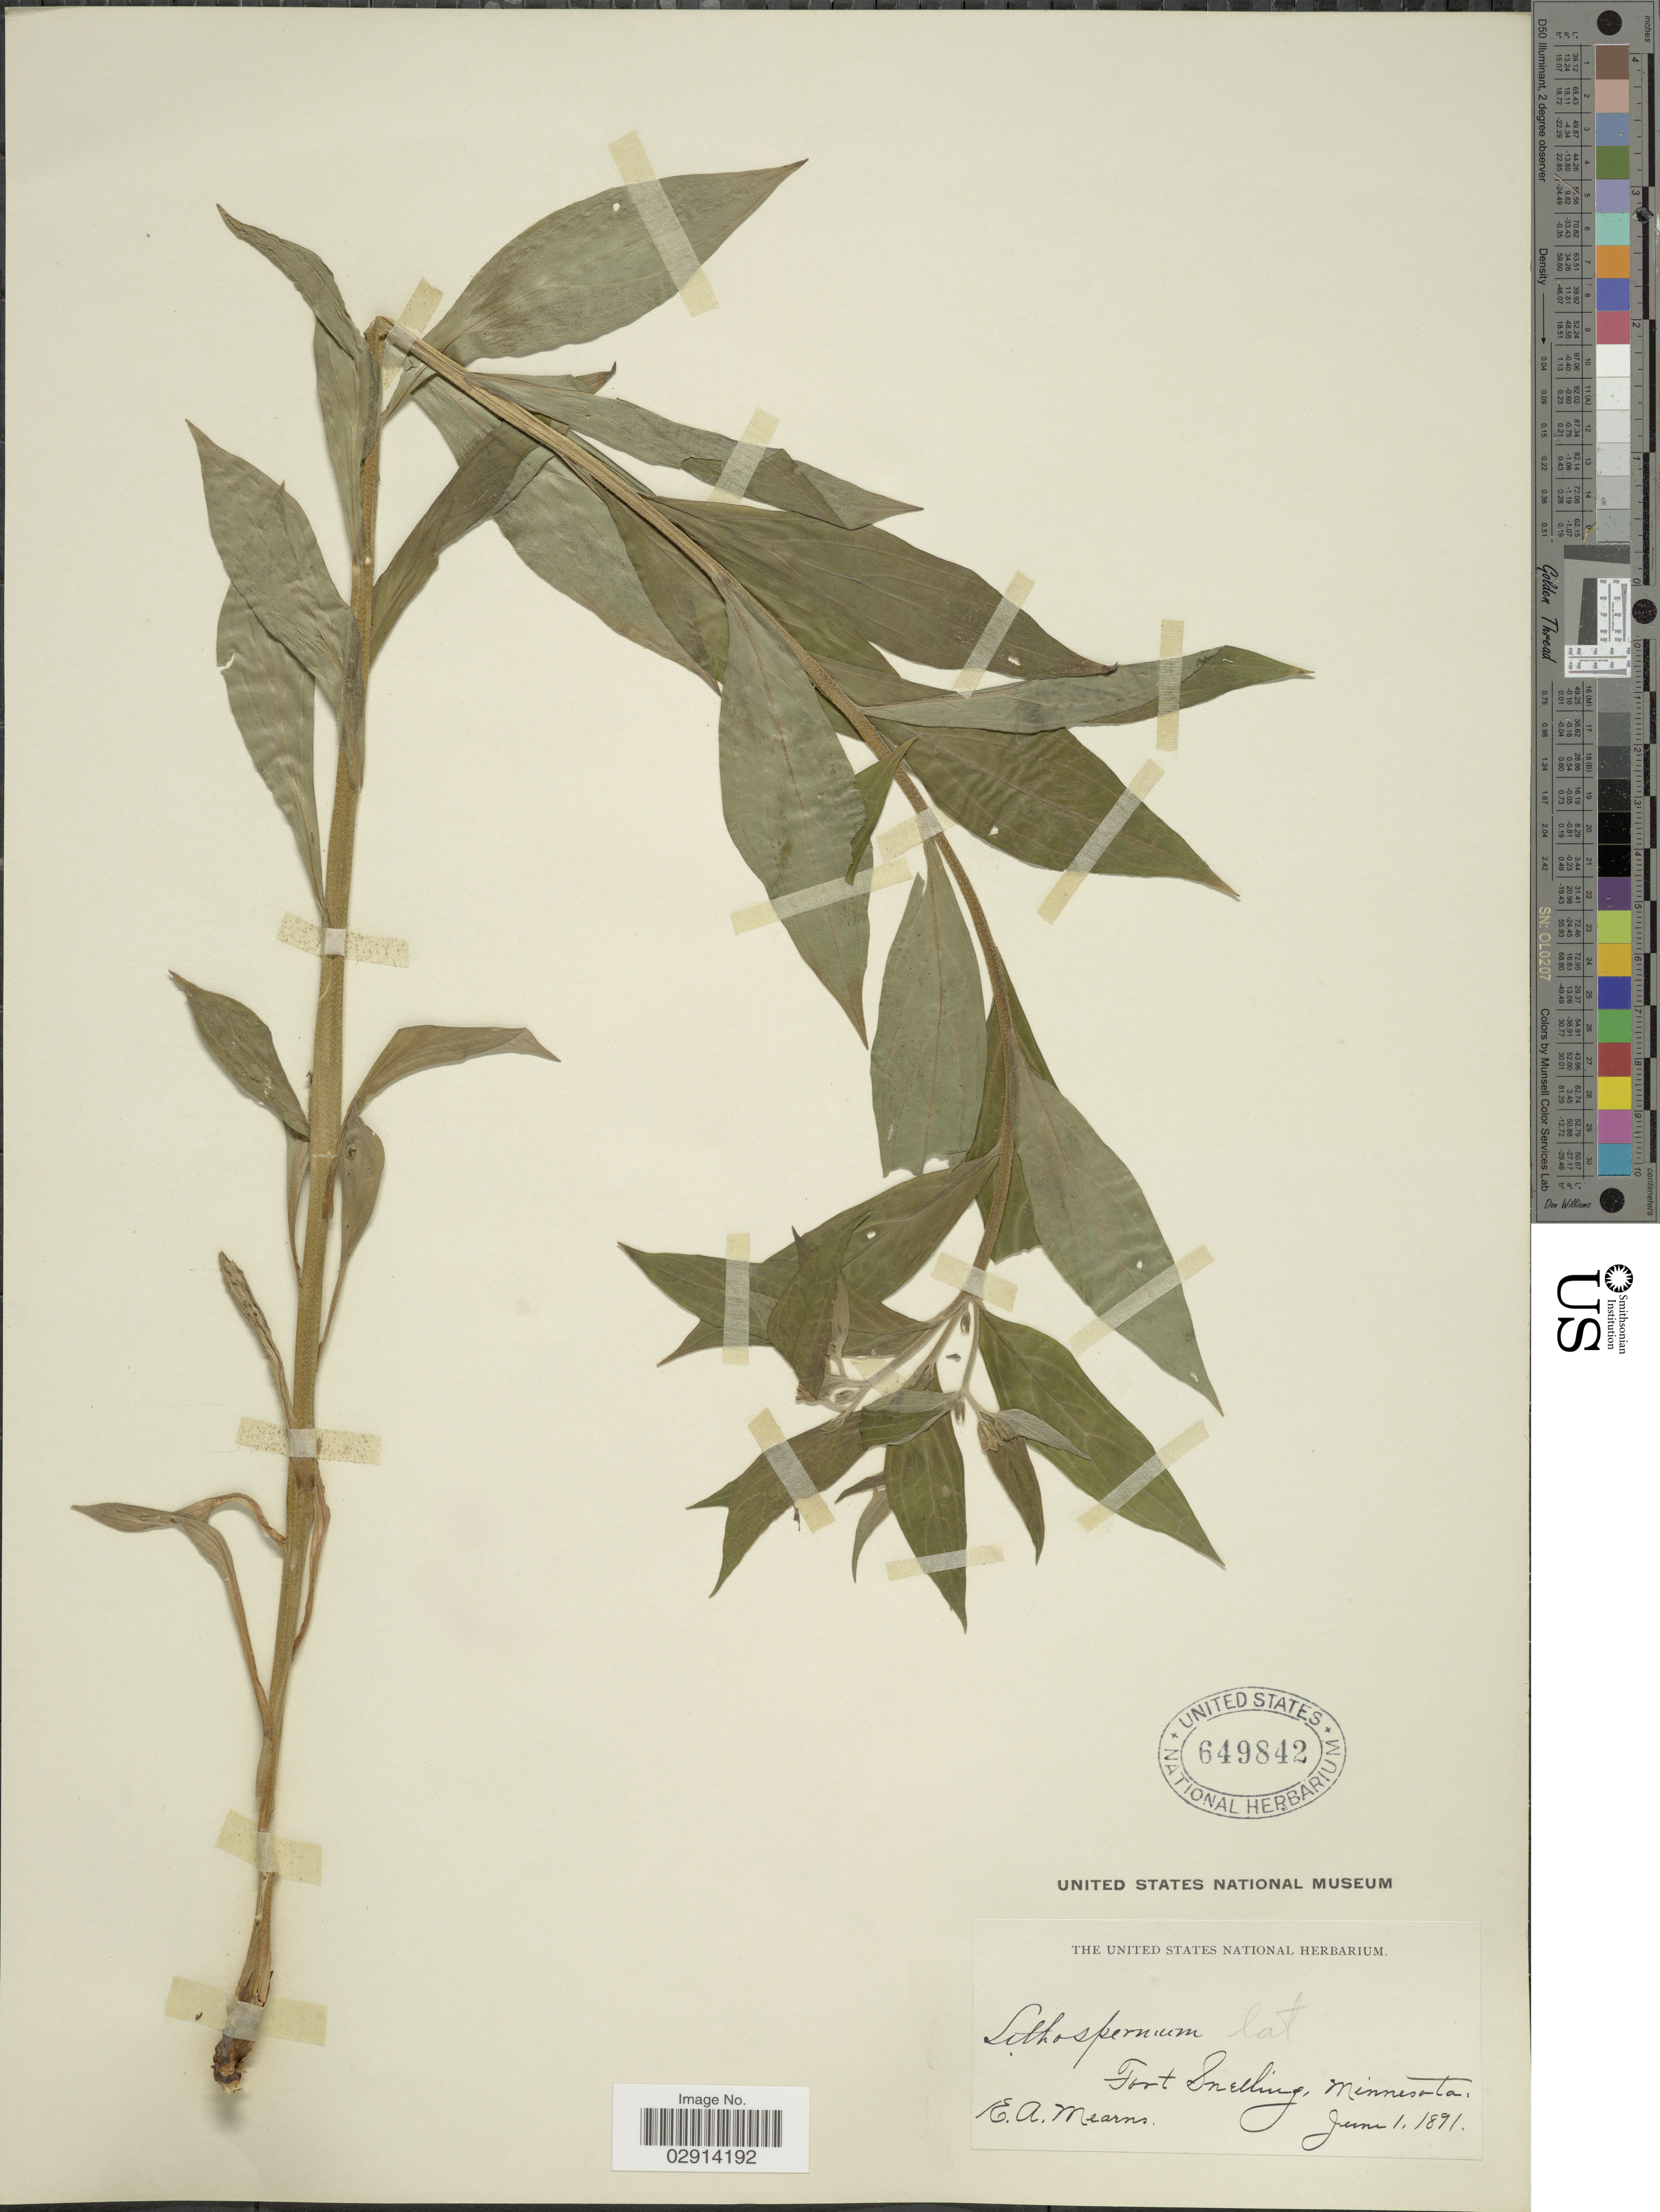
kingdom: Plantae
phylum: Tracheophyta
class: Magnoliopsida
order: Boraginales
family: Boraginaceae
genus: Lithospermum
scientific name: Lithospermum latifolium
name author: Michx.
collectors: E. A. Mearns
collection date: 1891-06-01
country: United States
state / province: Minnesota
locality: Fort Snelling.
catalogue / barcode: US 649842